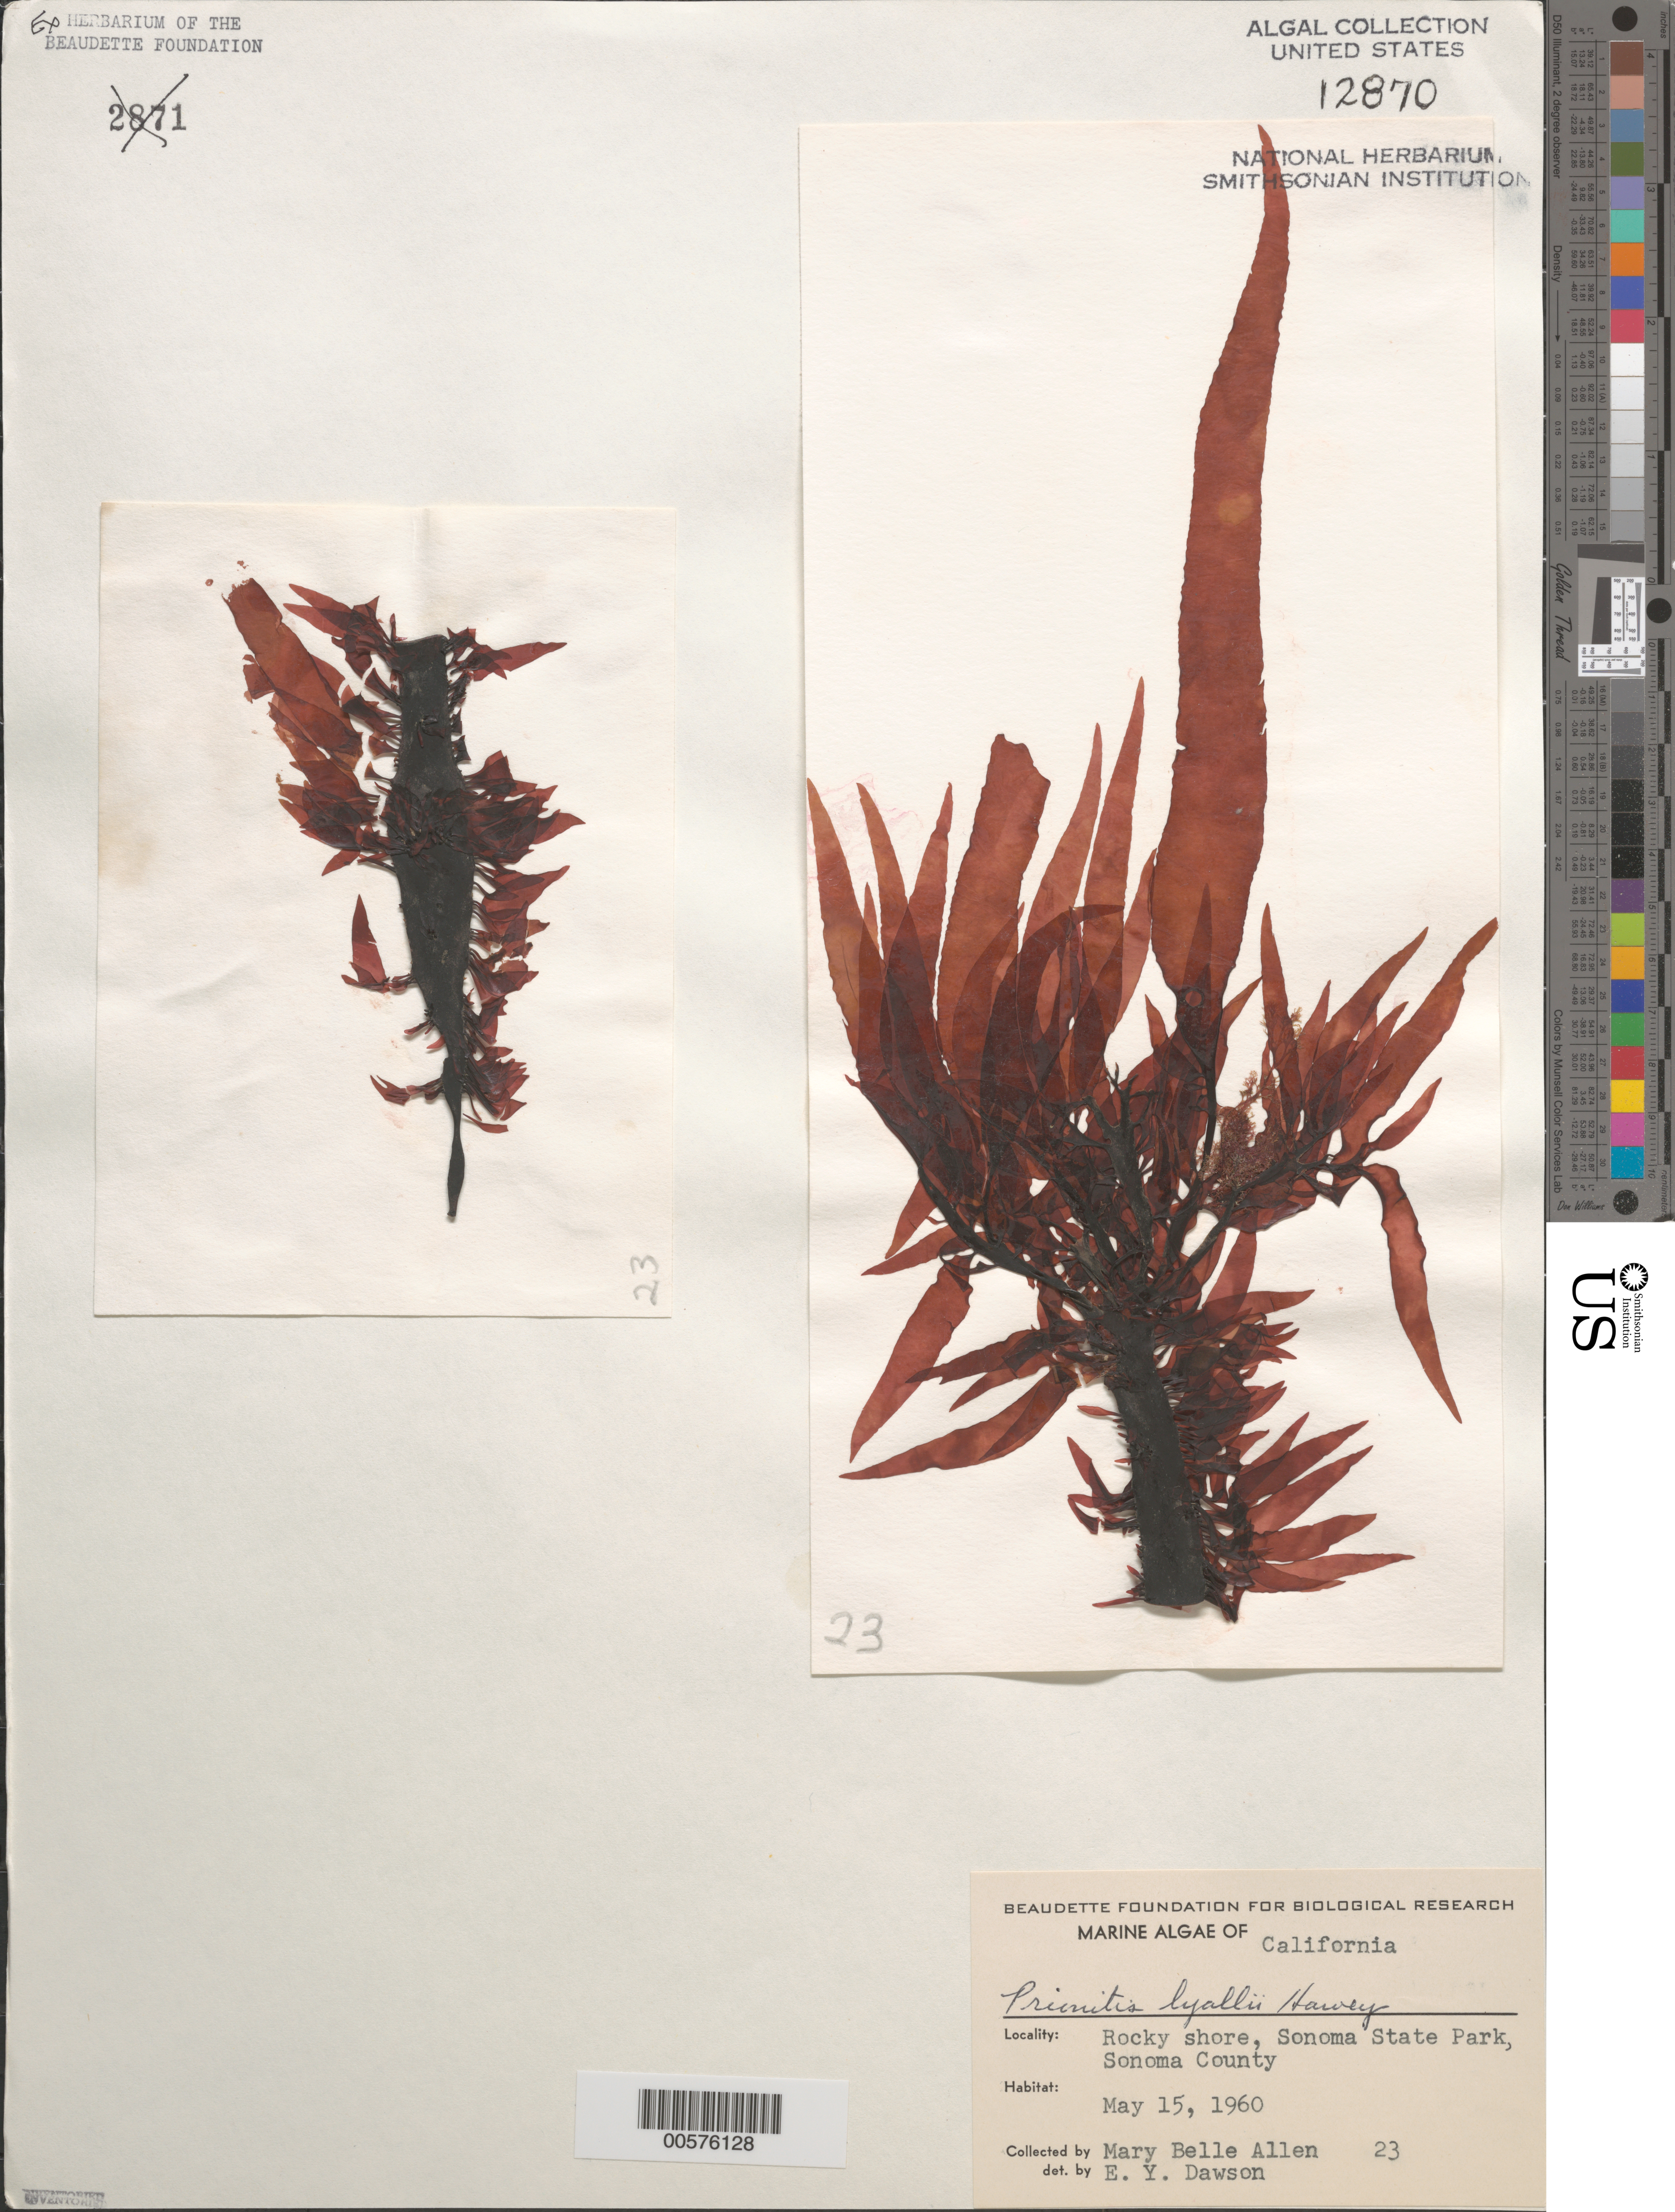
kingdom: Plantae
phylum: Rhodophyta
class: Florideophyceae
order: Cryptonemiales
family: Cryptonemiaceae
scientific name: Prionitis sternbergii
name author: (C. Agardh) J. Agardh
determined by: Algae name updating Project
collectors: M. B. Allen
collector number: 23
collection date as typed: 15 May 1960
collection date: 1960-05-15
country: United States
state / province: California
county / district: Sonoma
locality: Sonoma State Park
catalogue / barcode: US 12870